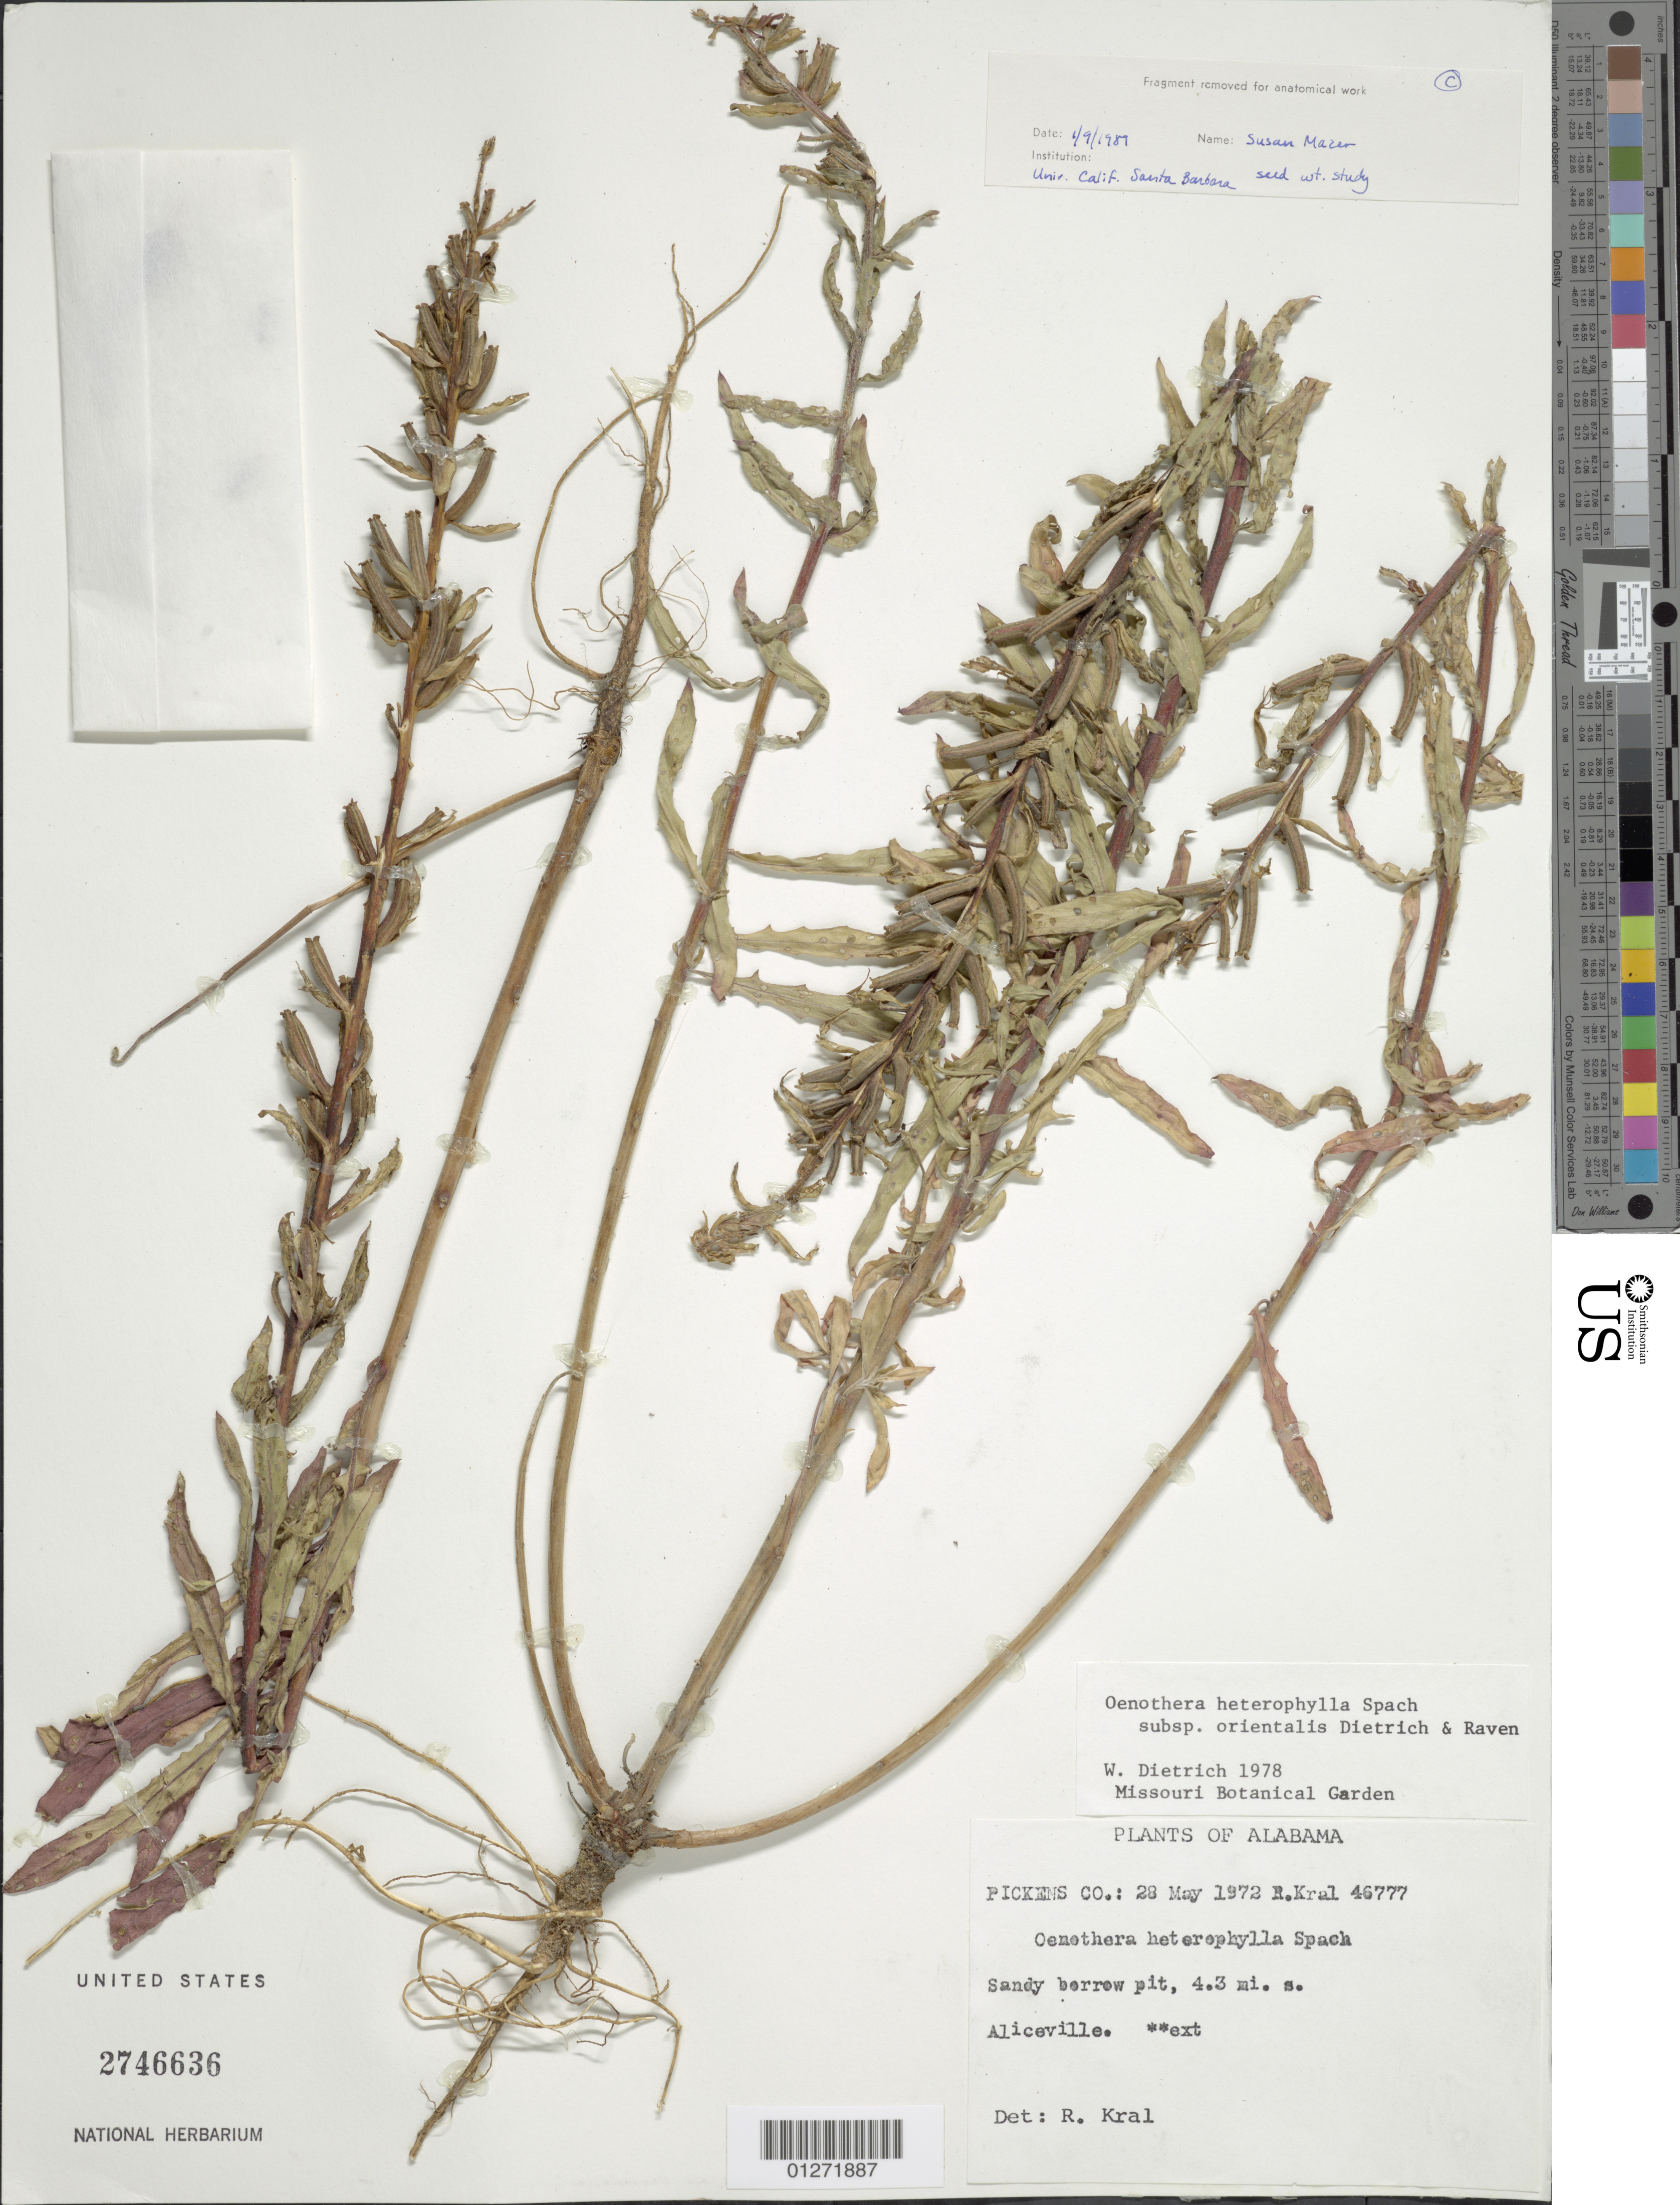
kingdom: Plantae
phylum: Tracheophyta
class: Magnoliopsida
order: Myrtales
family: Onagraceae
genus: Oenothera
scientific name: Oenothera heterophylla subsp. orientalis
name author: W. Dietr. et al.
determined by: Dietrich, W.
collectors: R. Kral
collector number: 46777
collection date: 1972-05-28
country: United States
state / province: Alabama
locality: sandy borrow pit, 4.3 mi S of Aliceville.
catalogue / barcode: US 2746636